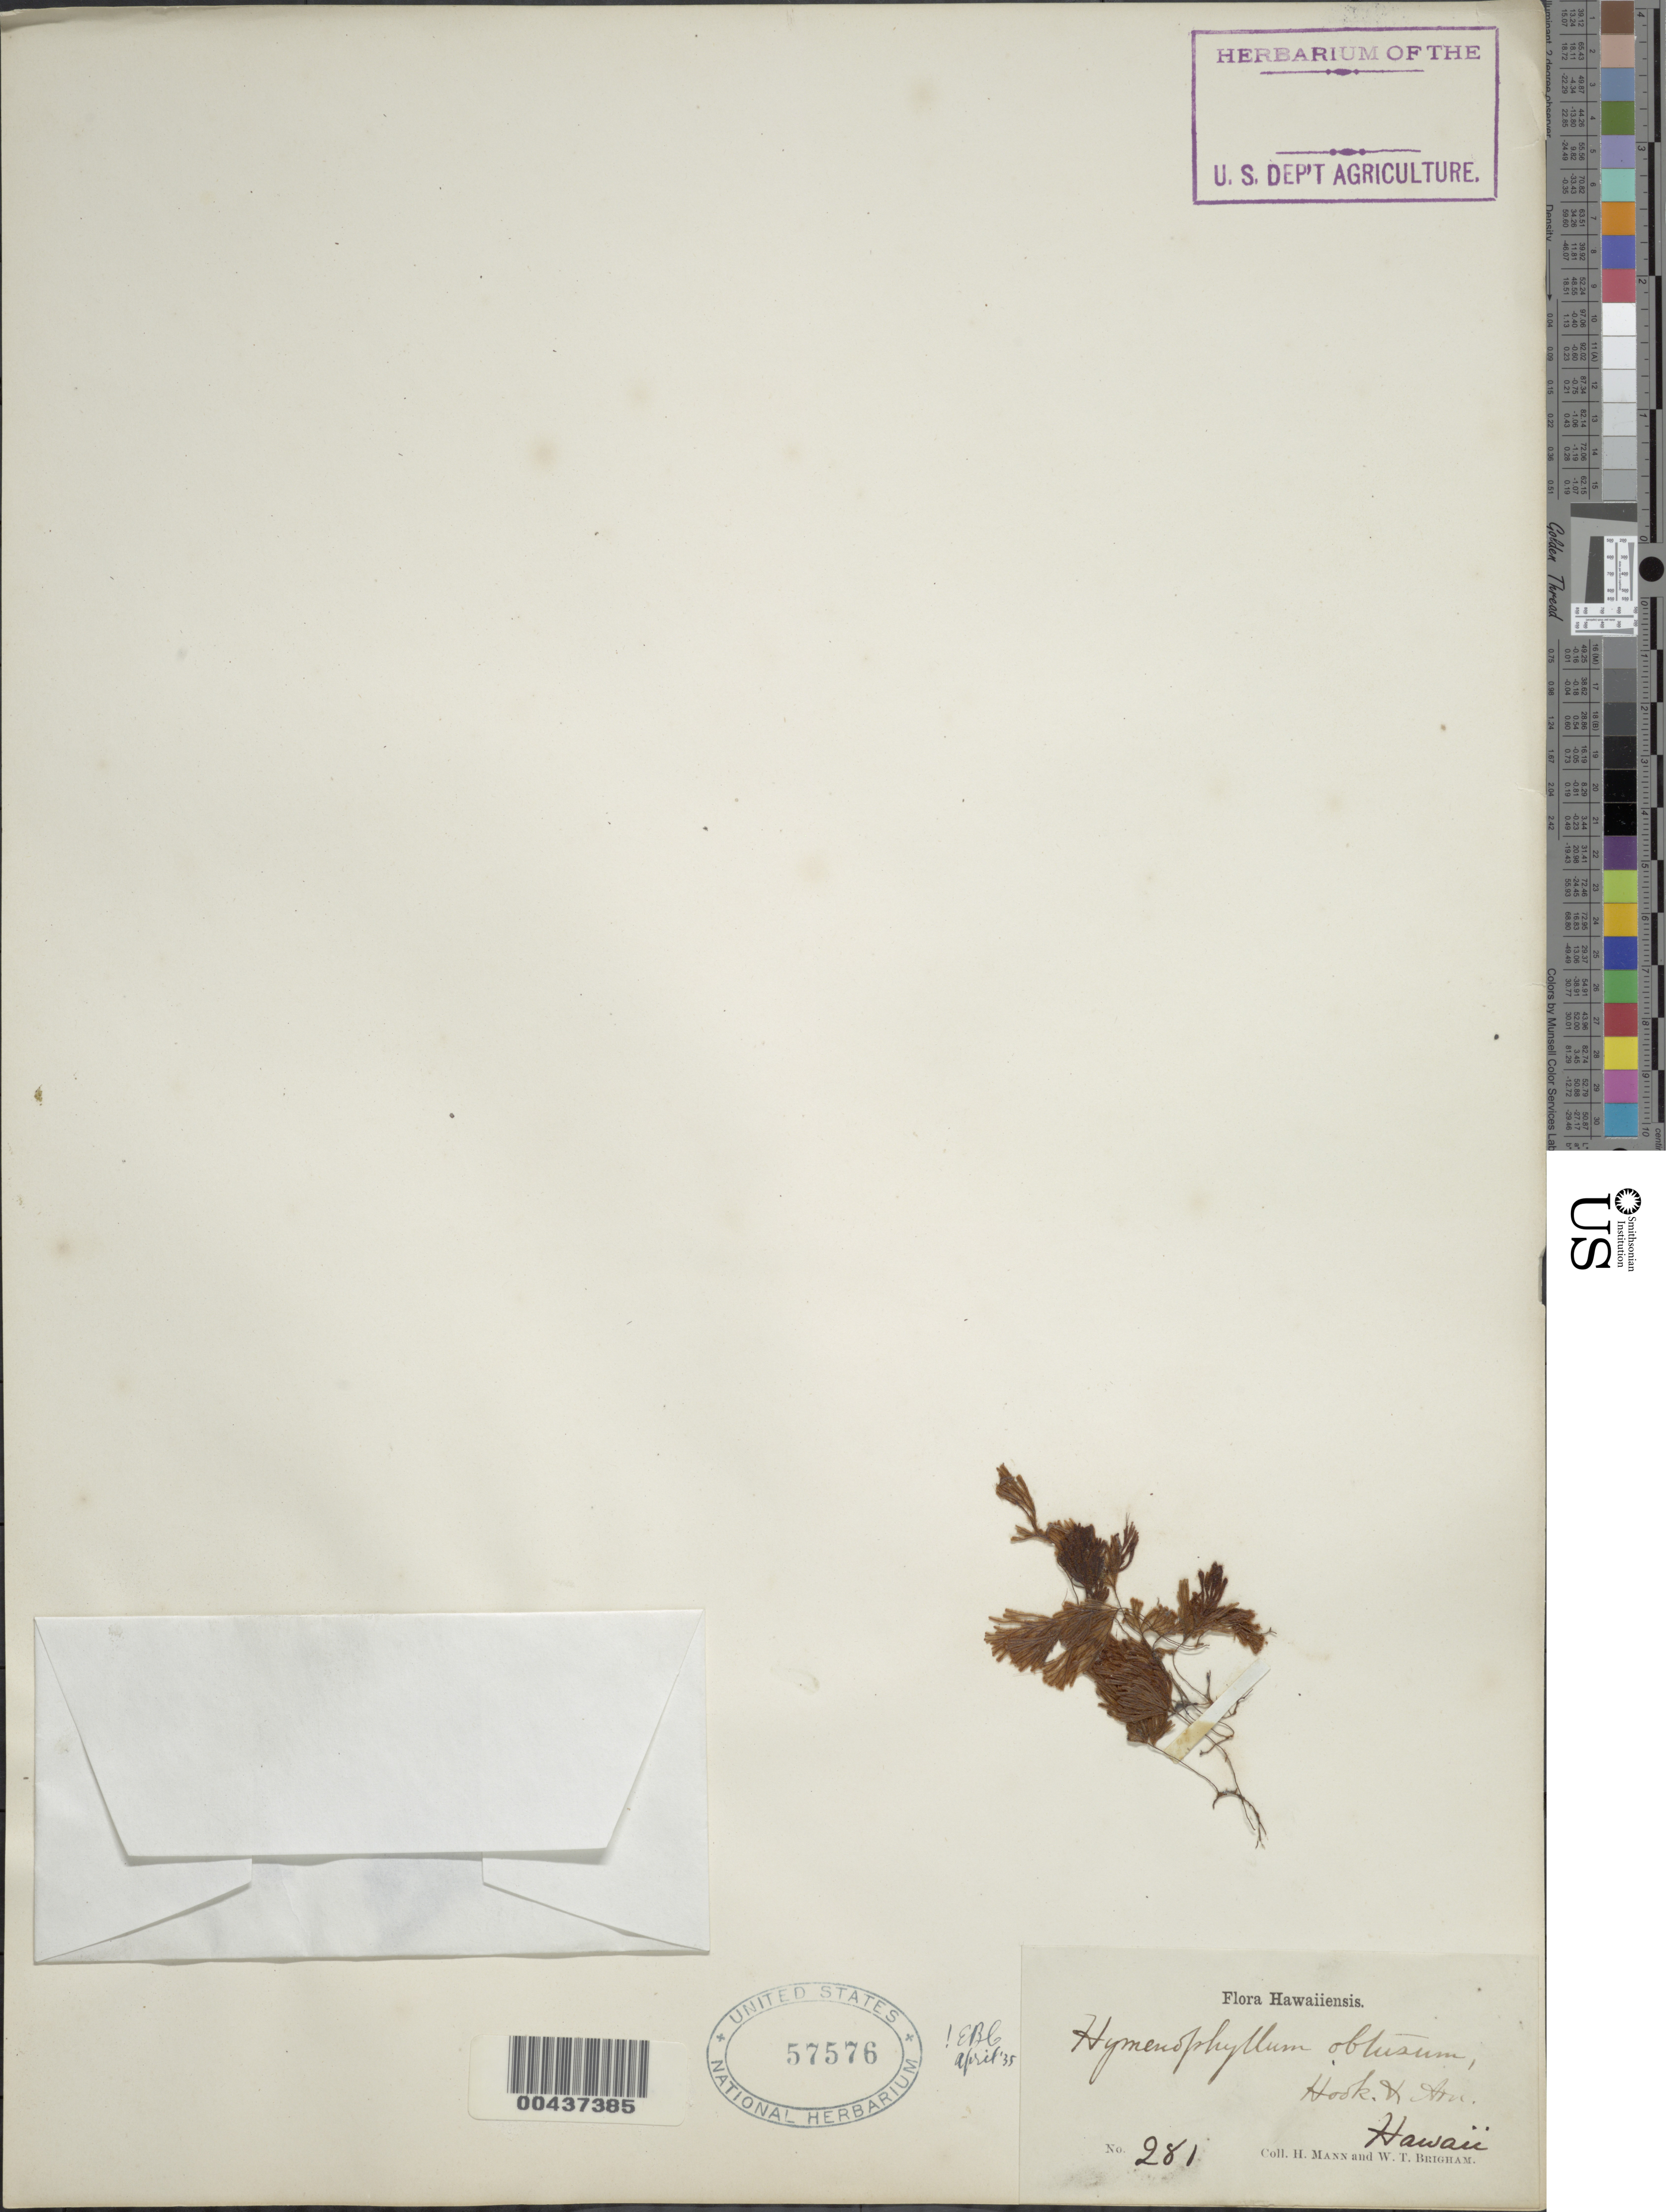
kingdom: Plantae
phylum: Tracheophyta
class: Polypodiopsida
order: Hymenophyllales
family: Hymenophyllaceae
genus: Hymenophyllum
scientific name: Hymenophyllum obtusum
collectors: H. Mann & W. T. Brigham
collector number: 281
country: United States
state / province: Hawaii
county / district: Kauai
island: Kaua'i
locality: Hawaii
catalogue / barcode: US 57576